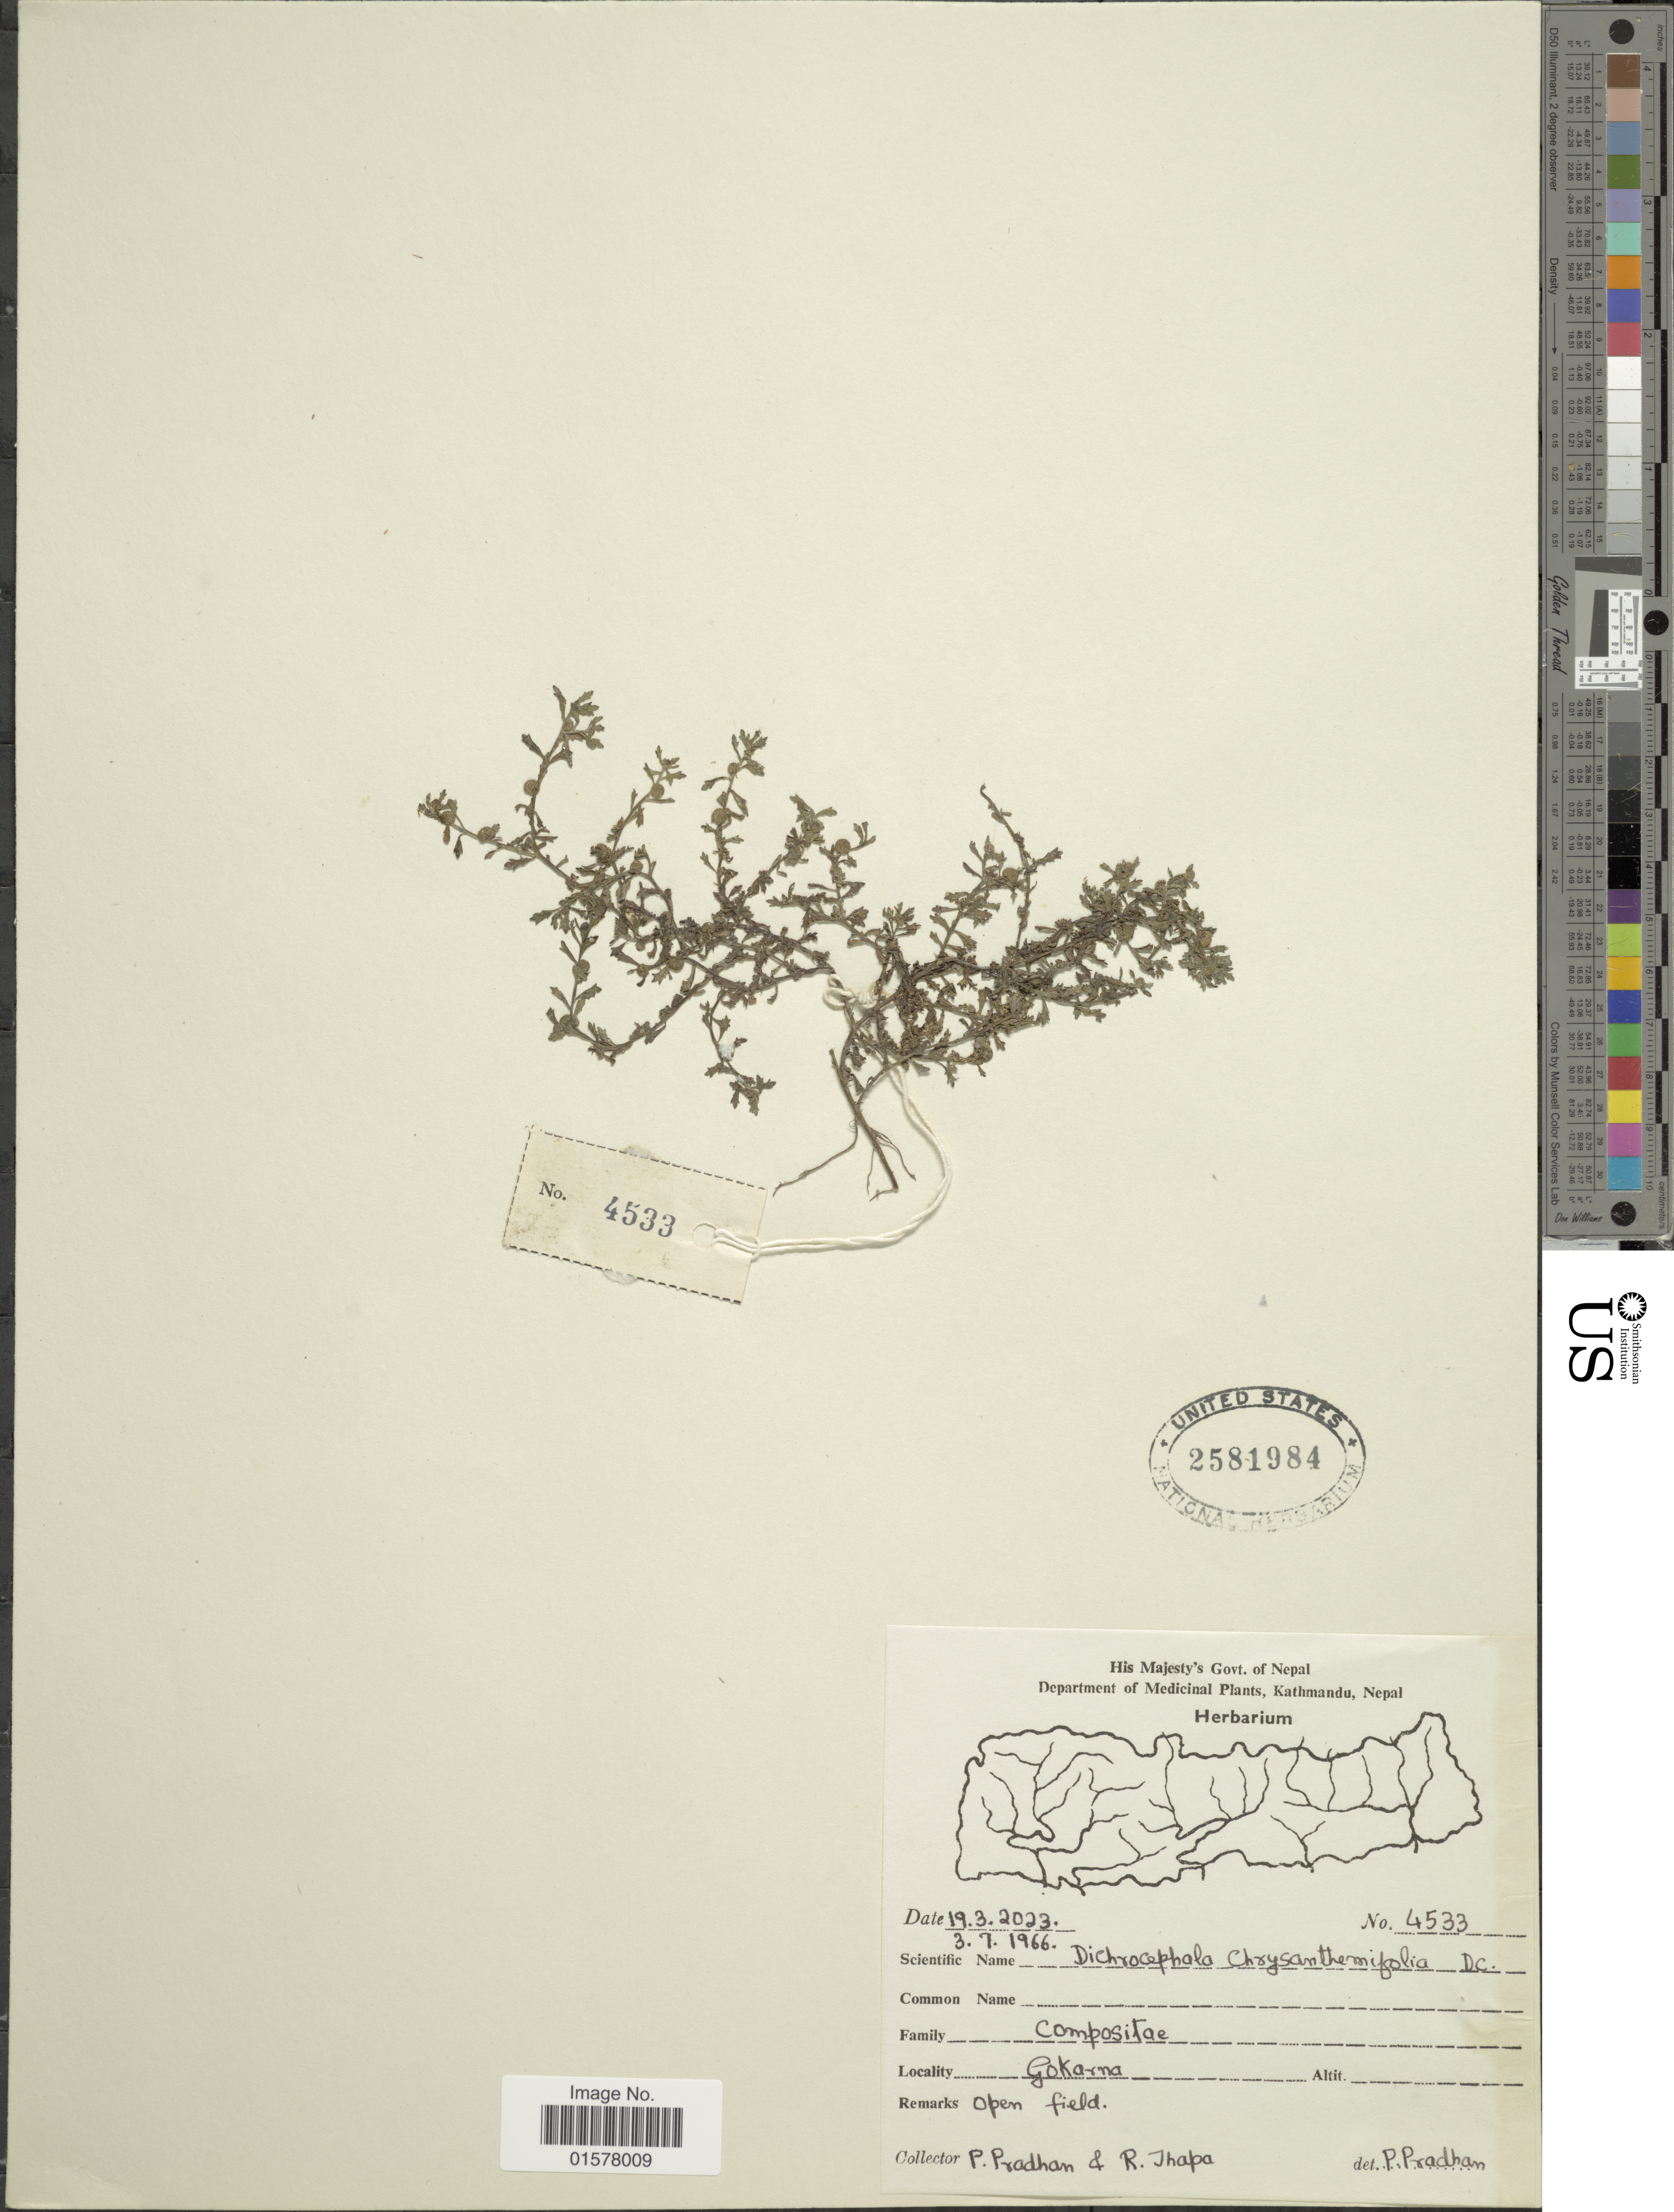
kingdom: Plantae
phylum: Tracheophyta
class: Magnoliopsida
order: Asterales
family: Asteraceae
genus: Dichrocephala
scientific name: Dichrocephala chrysanthemifolia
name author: (Blume) DC.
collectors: P. Pradhan & R. Thapa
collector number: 4533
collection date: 1966-07-03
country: Nepal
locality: Gokarna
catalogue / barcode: US 2581984